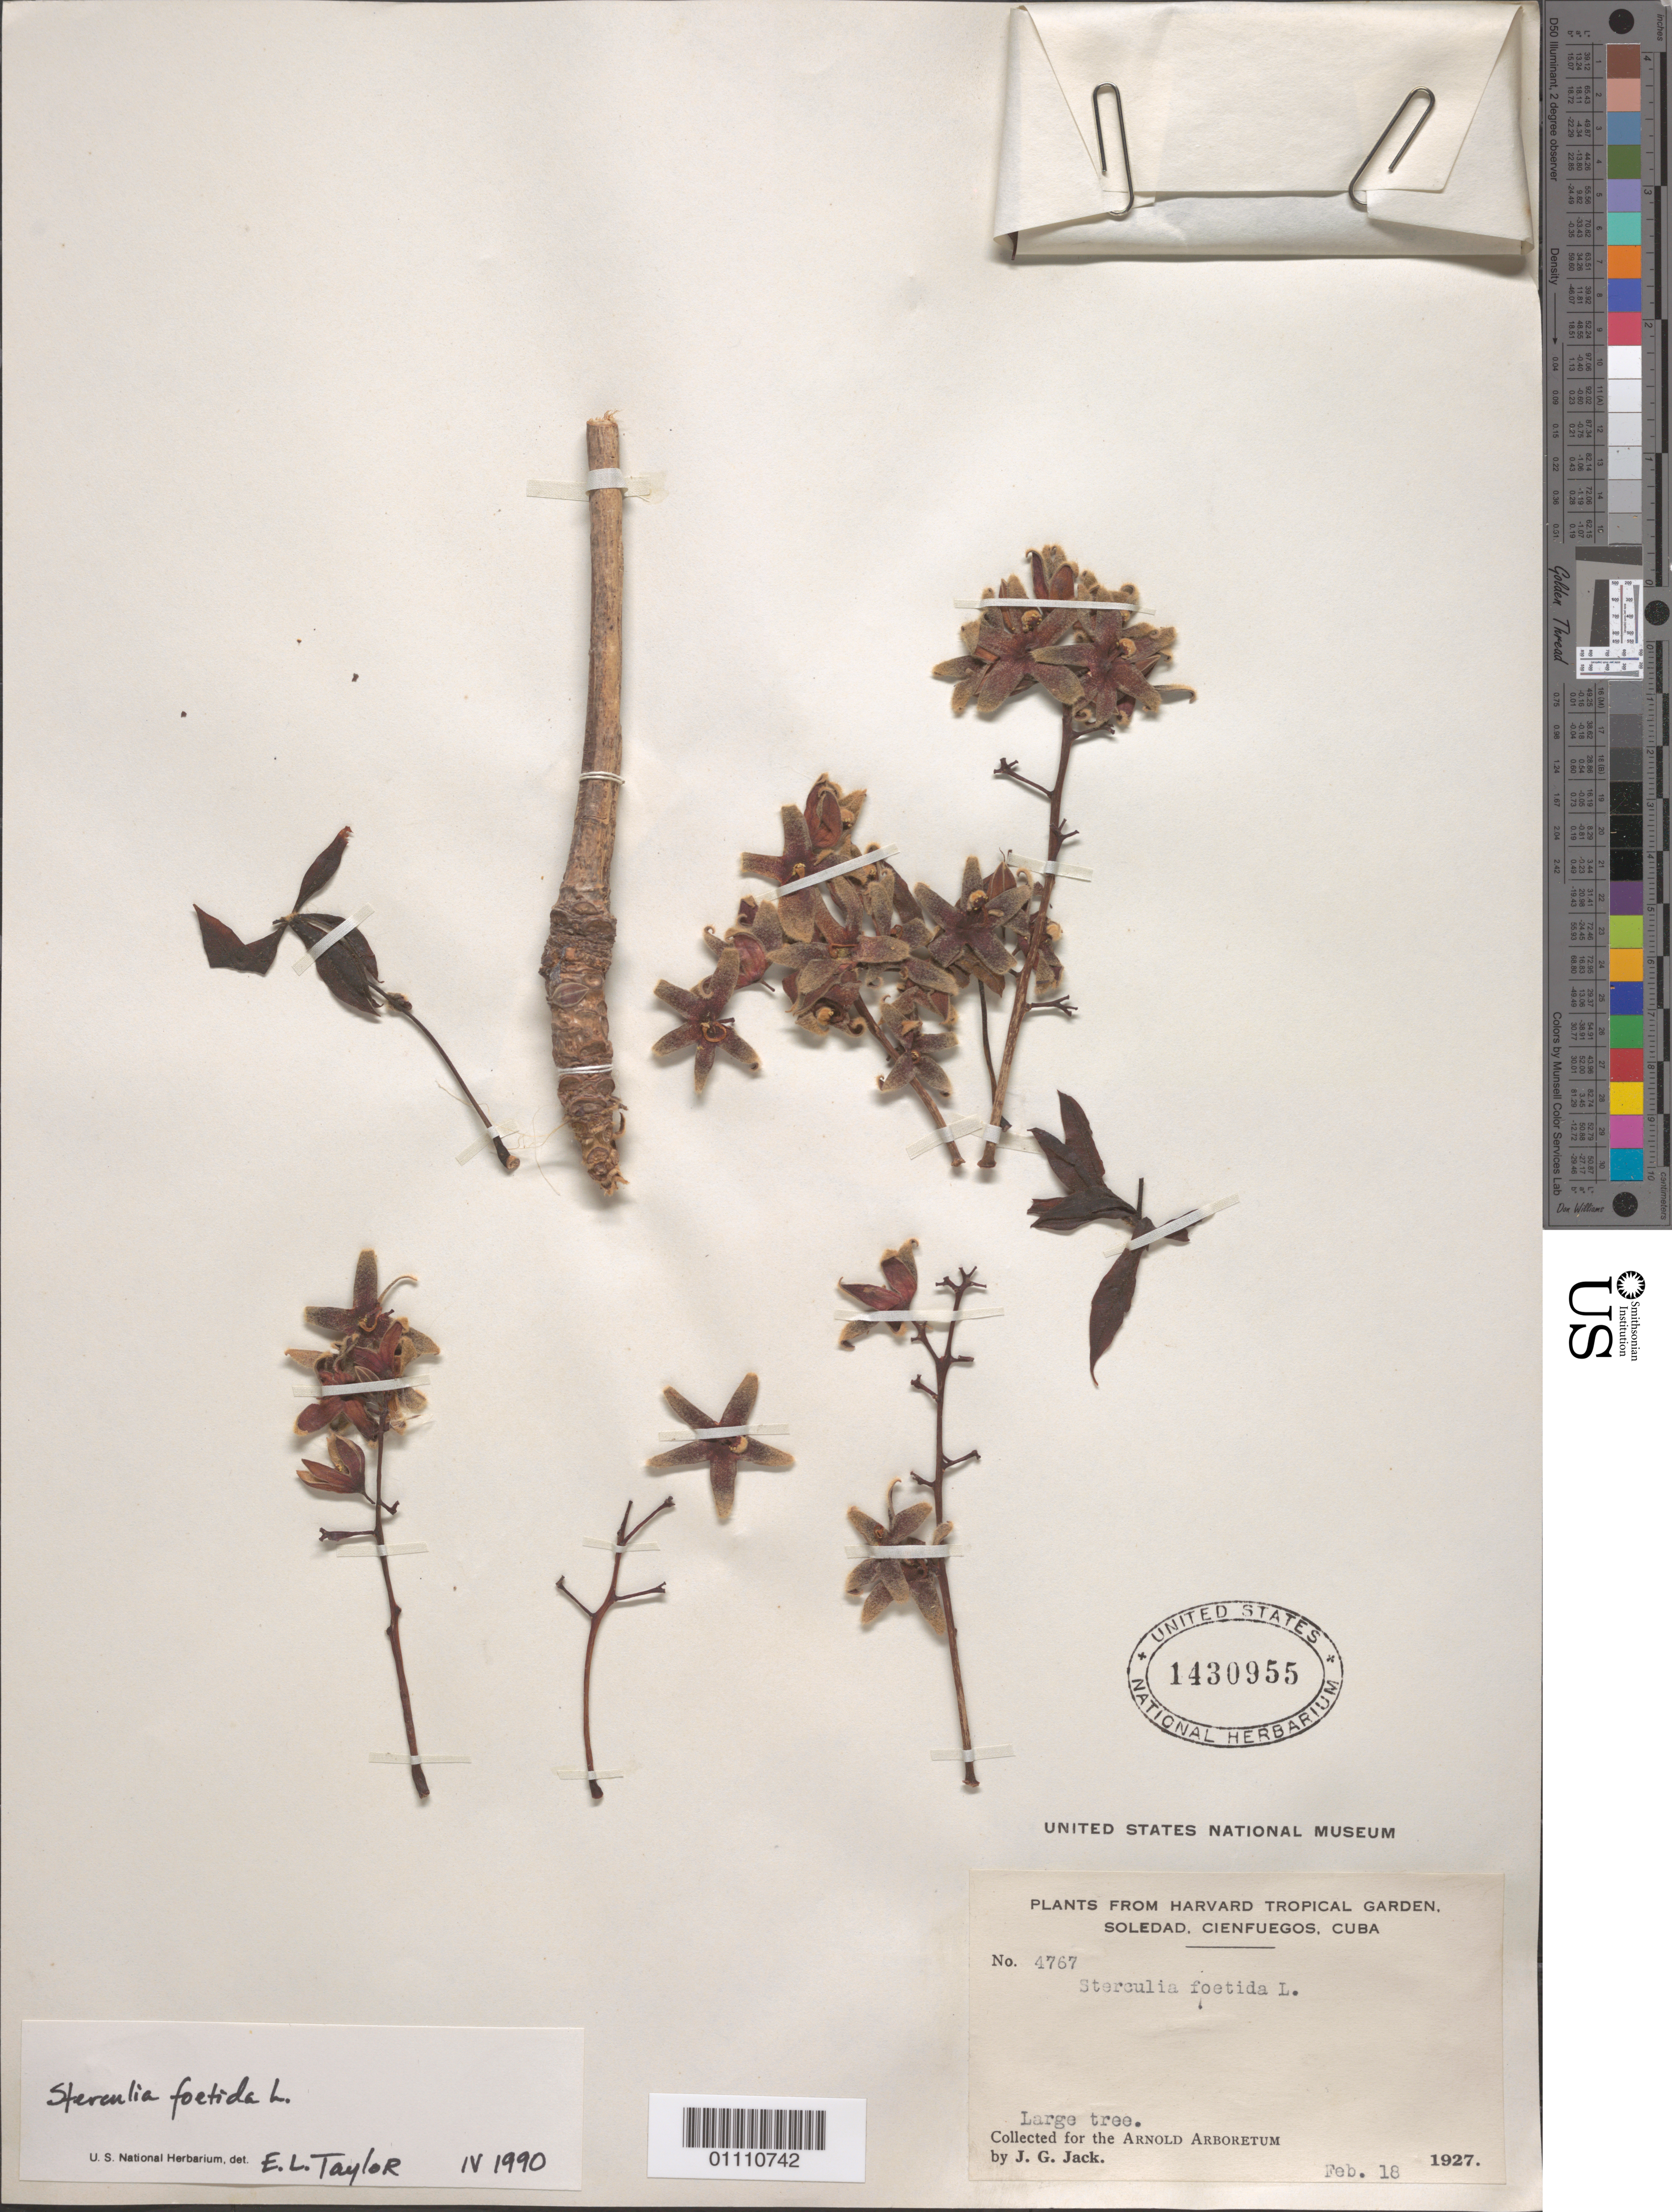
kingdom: Plantae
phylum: Tracheophyta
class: Magnoliopsida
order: Malvales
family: Malvaceae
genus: Sterculia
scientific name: Sterculia foetida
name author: L.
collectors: J. G. Jack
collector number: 4767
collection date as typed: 18 Feb 1927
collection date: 1927-02-18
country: Cuba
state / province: Cienfuegos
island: Cuba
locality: Harvard Tropical Garden, Soledad, Cienfuegos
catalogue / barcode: US 1430955